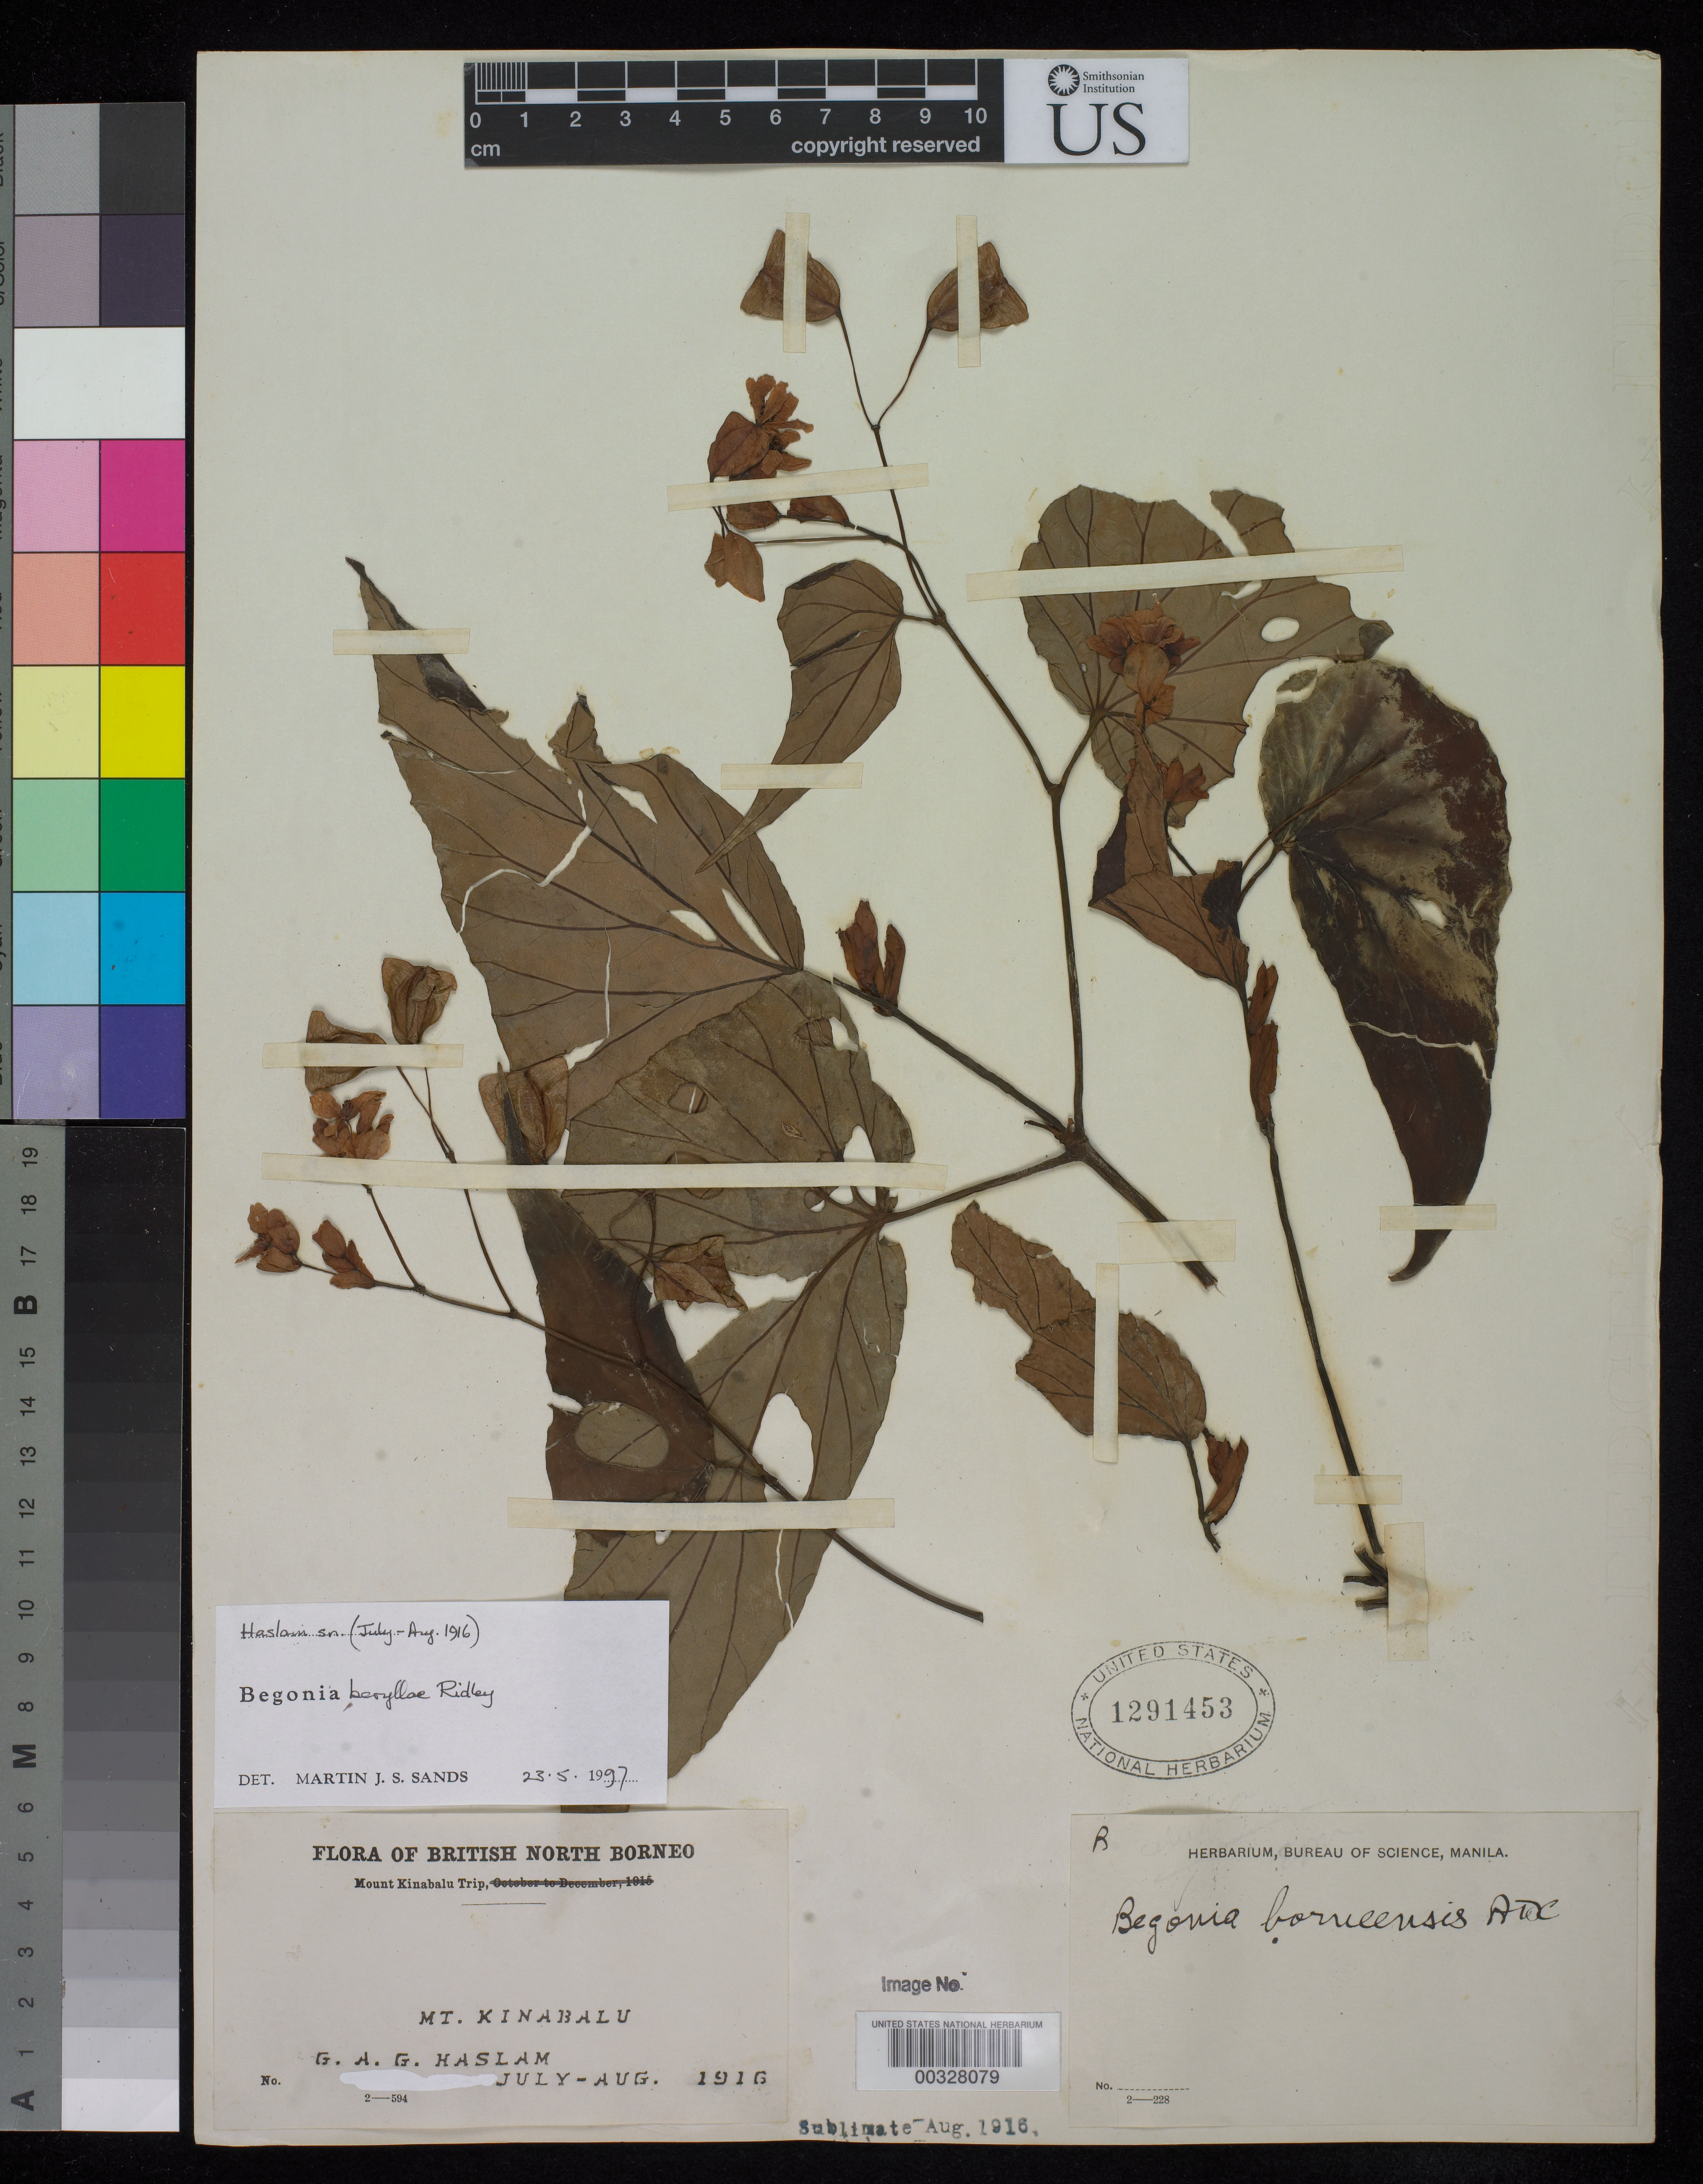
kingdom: Plantae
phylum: Tracheophyta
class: Magnoliopsida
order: Cucurbitales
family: Begoniaceae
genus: Begonia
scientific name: Begonia beryllae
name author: Ridl.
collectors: G. Haslam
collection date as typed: Jul 1916 to -- Aug 1916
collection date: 1916-07/1916-08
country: Malaysia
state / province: Sabah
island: Borneo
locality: Mt. kinabalu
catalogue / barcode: US 1291453